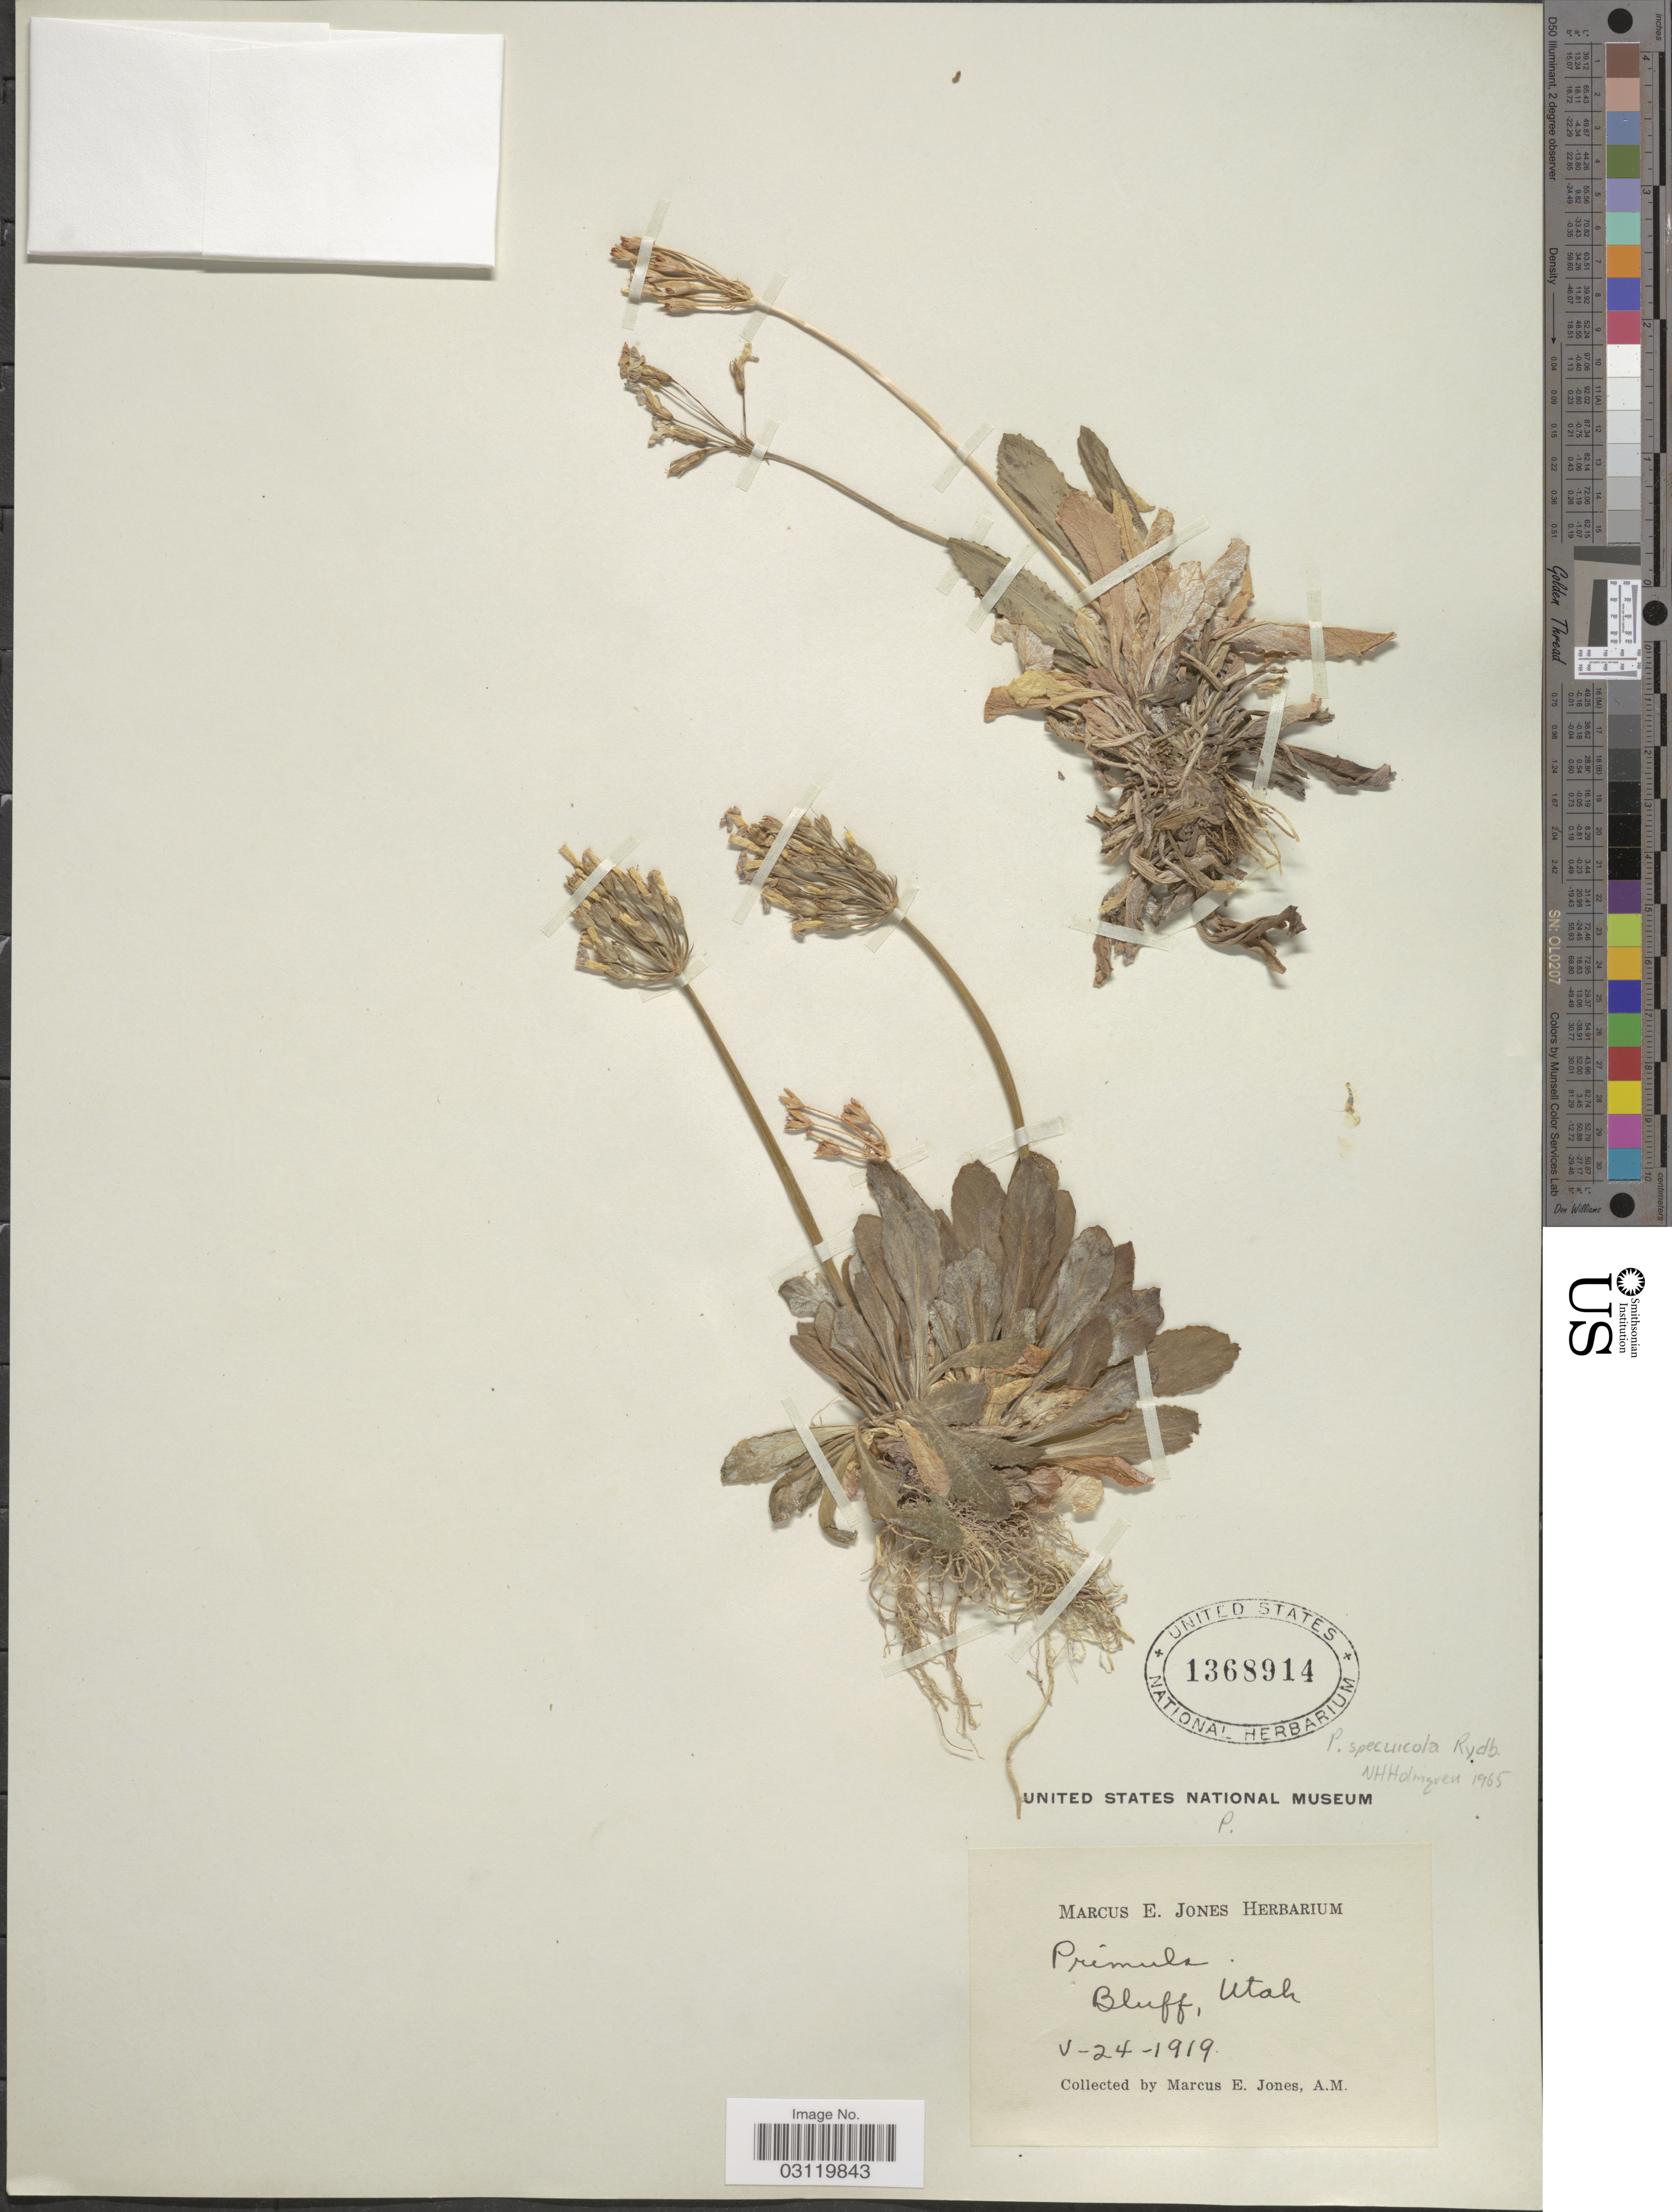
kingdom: Plantae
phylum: Tracheophyta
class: Magnoliopsida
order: Ericales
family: Primulaceae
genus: Primula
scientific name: Primula specuicola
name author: Rydb.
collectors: M. E. Jones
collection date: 1919-05-24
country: United States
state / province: Utah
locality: Bluff.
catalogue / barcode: US 1368914